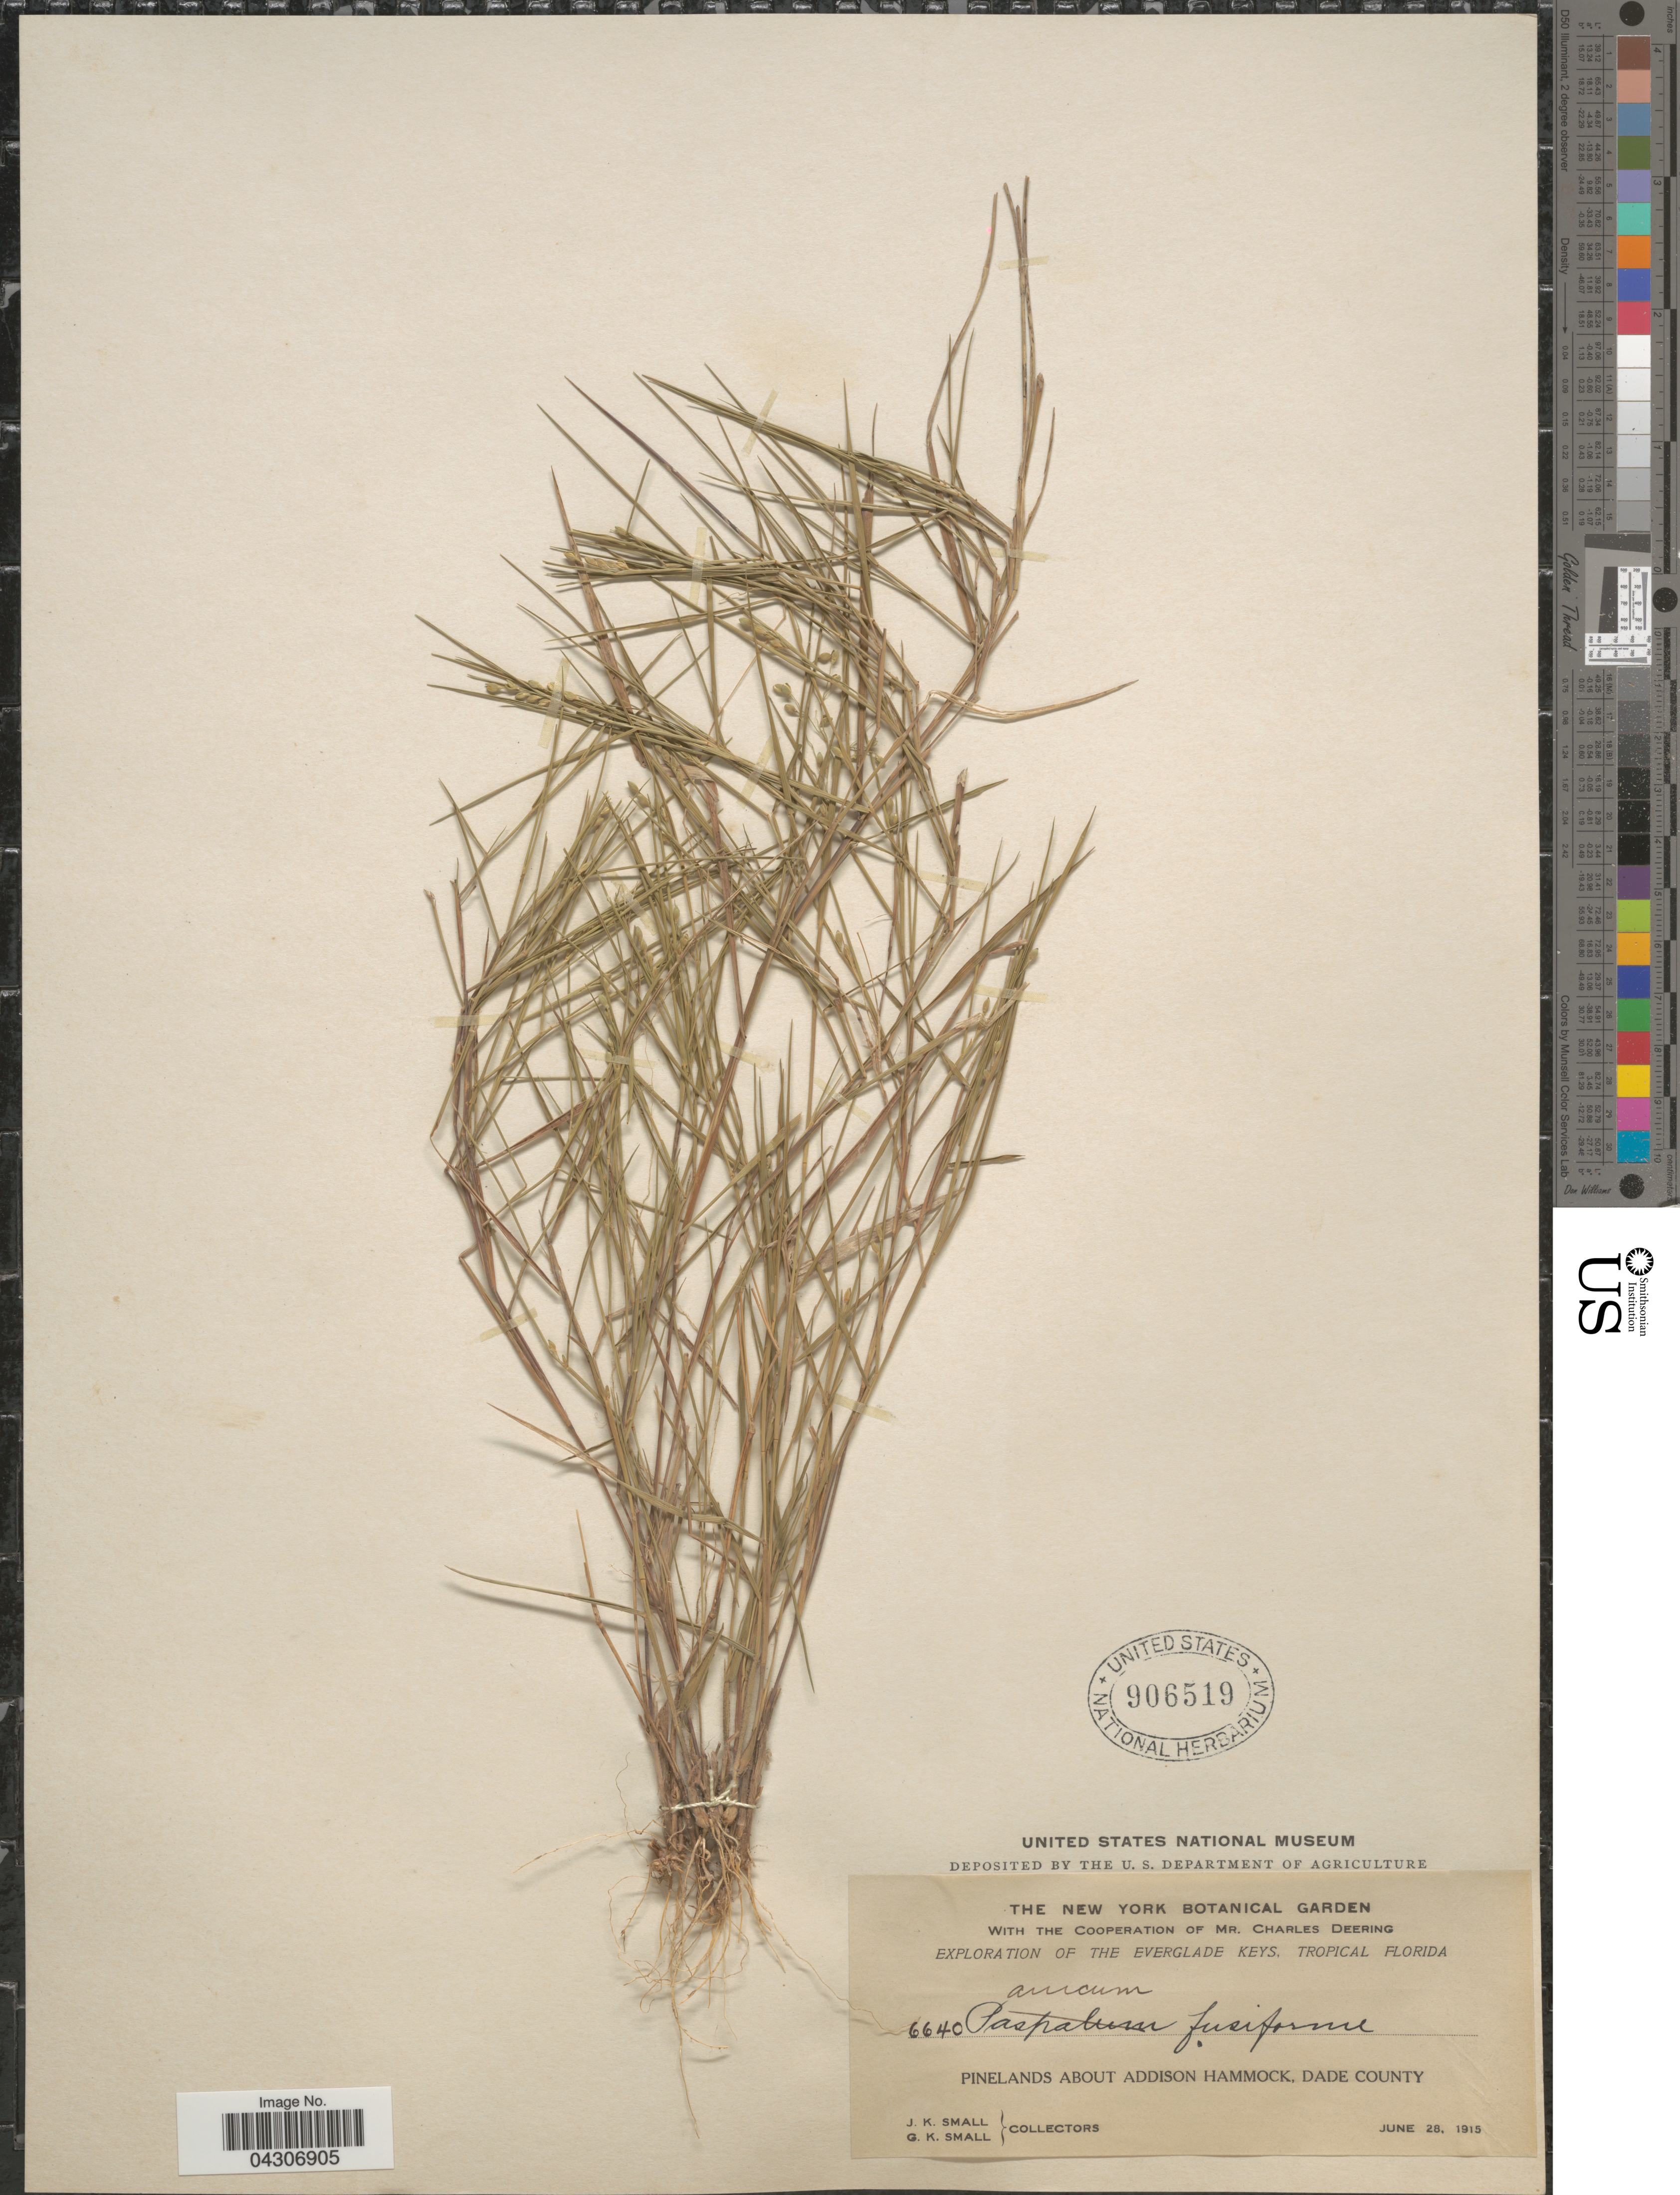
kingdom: Plantae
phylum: Tracheophyta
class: Liliopsida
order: Poales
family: Poaceae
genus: Dichanthelium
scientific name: Dichanthelium aciculare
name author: (Desv. ex Poir.) Gould & C.A. Clark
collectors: J. K. Small & G. K. Small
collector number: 6640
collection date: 1915-06-28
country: United States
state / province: Florida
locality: Exploration Of The Everglades Keys, Tropical Florida. Pinelands About Addison Hammock, Dade County.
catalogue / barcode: US 906519